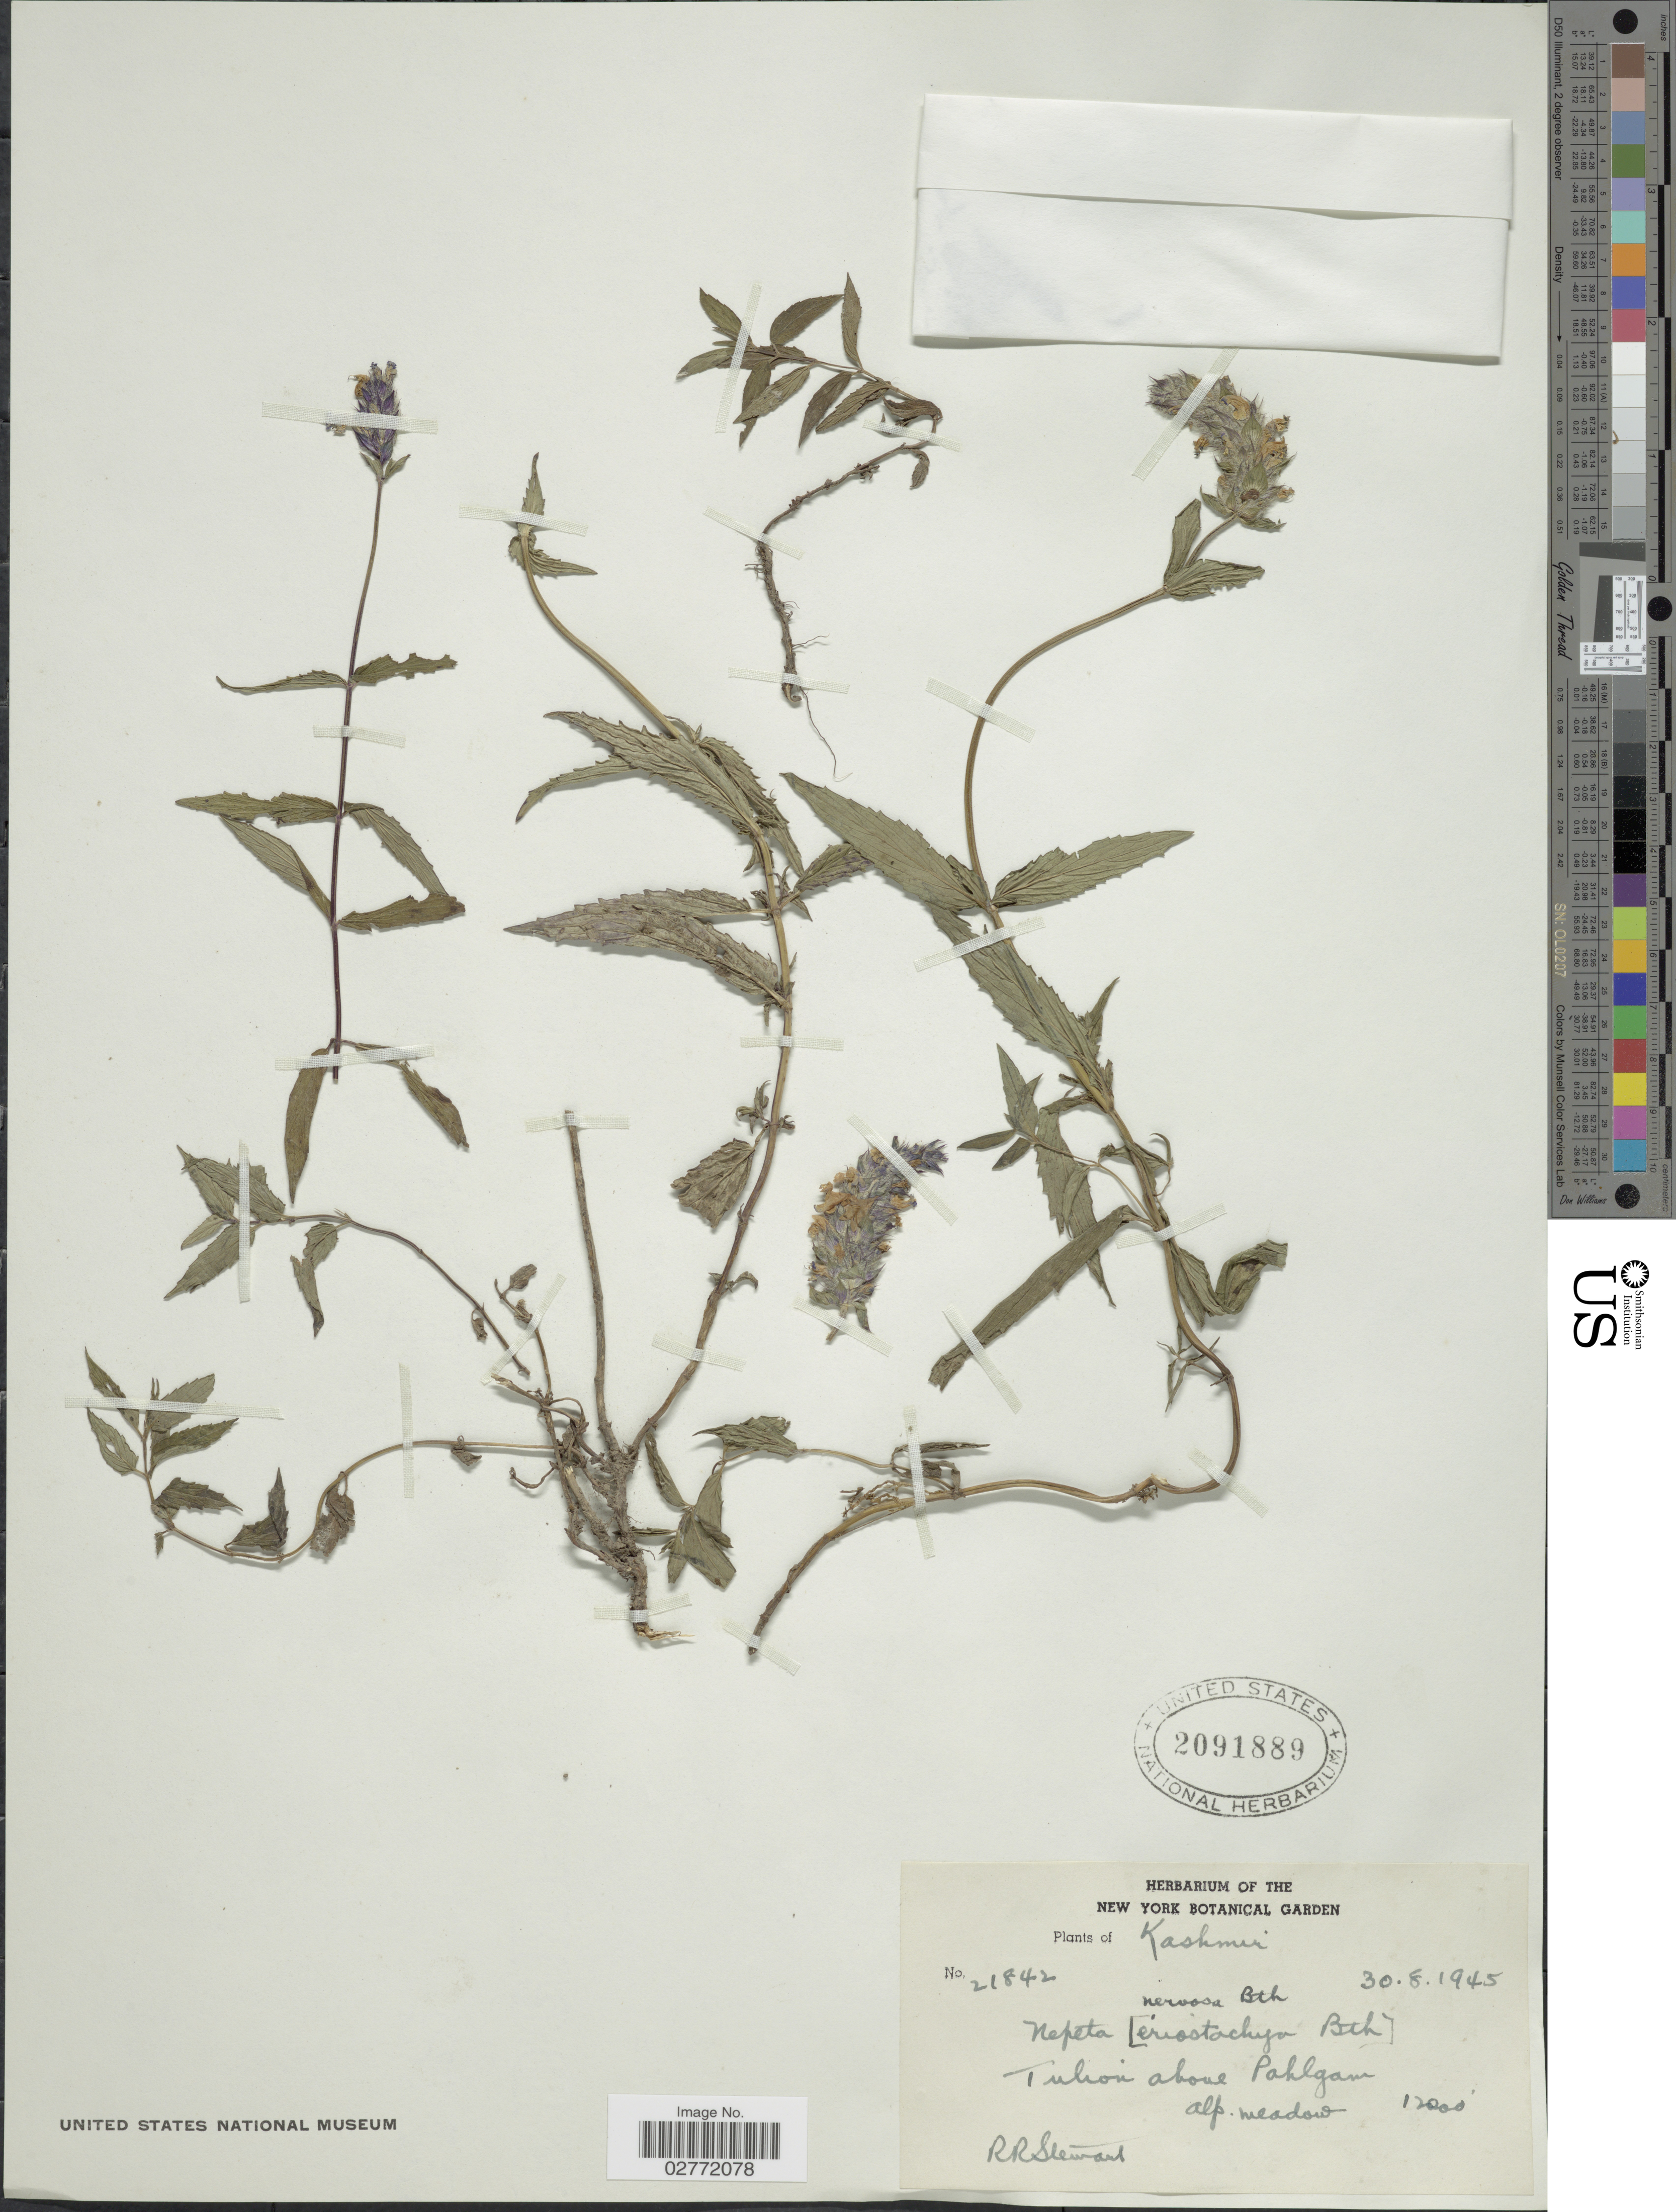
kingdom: Plantae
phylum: Tracheophyta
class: Magnoliopsida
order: Lamiales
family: Lamiaceae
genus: Nepeta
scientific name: Nepeta nervosa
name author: Royle ex Benth.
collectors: R. R. Stewart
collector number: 21842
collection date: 1945-08-30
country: India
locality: Kashmir, Tuhon above Pahlgam.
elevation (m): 3658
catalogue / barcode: US 2091889